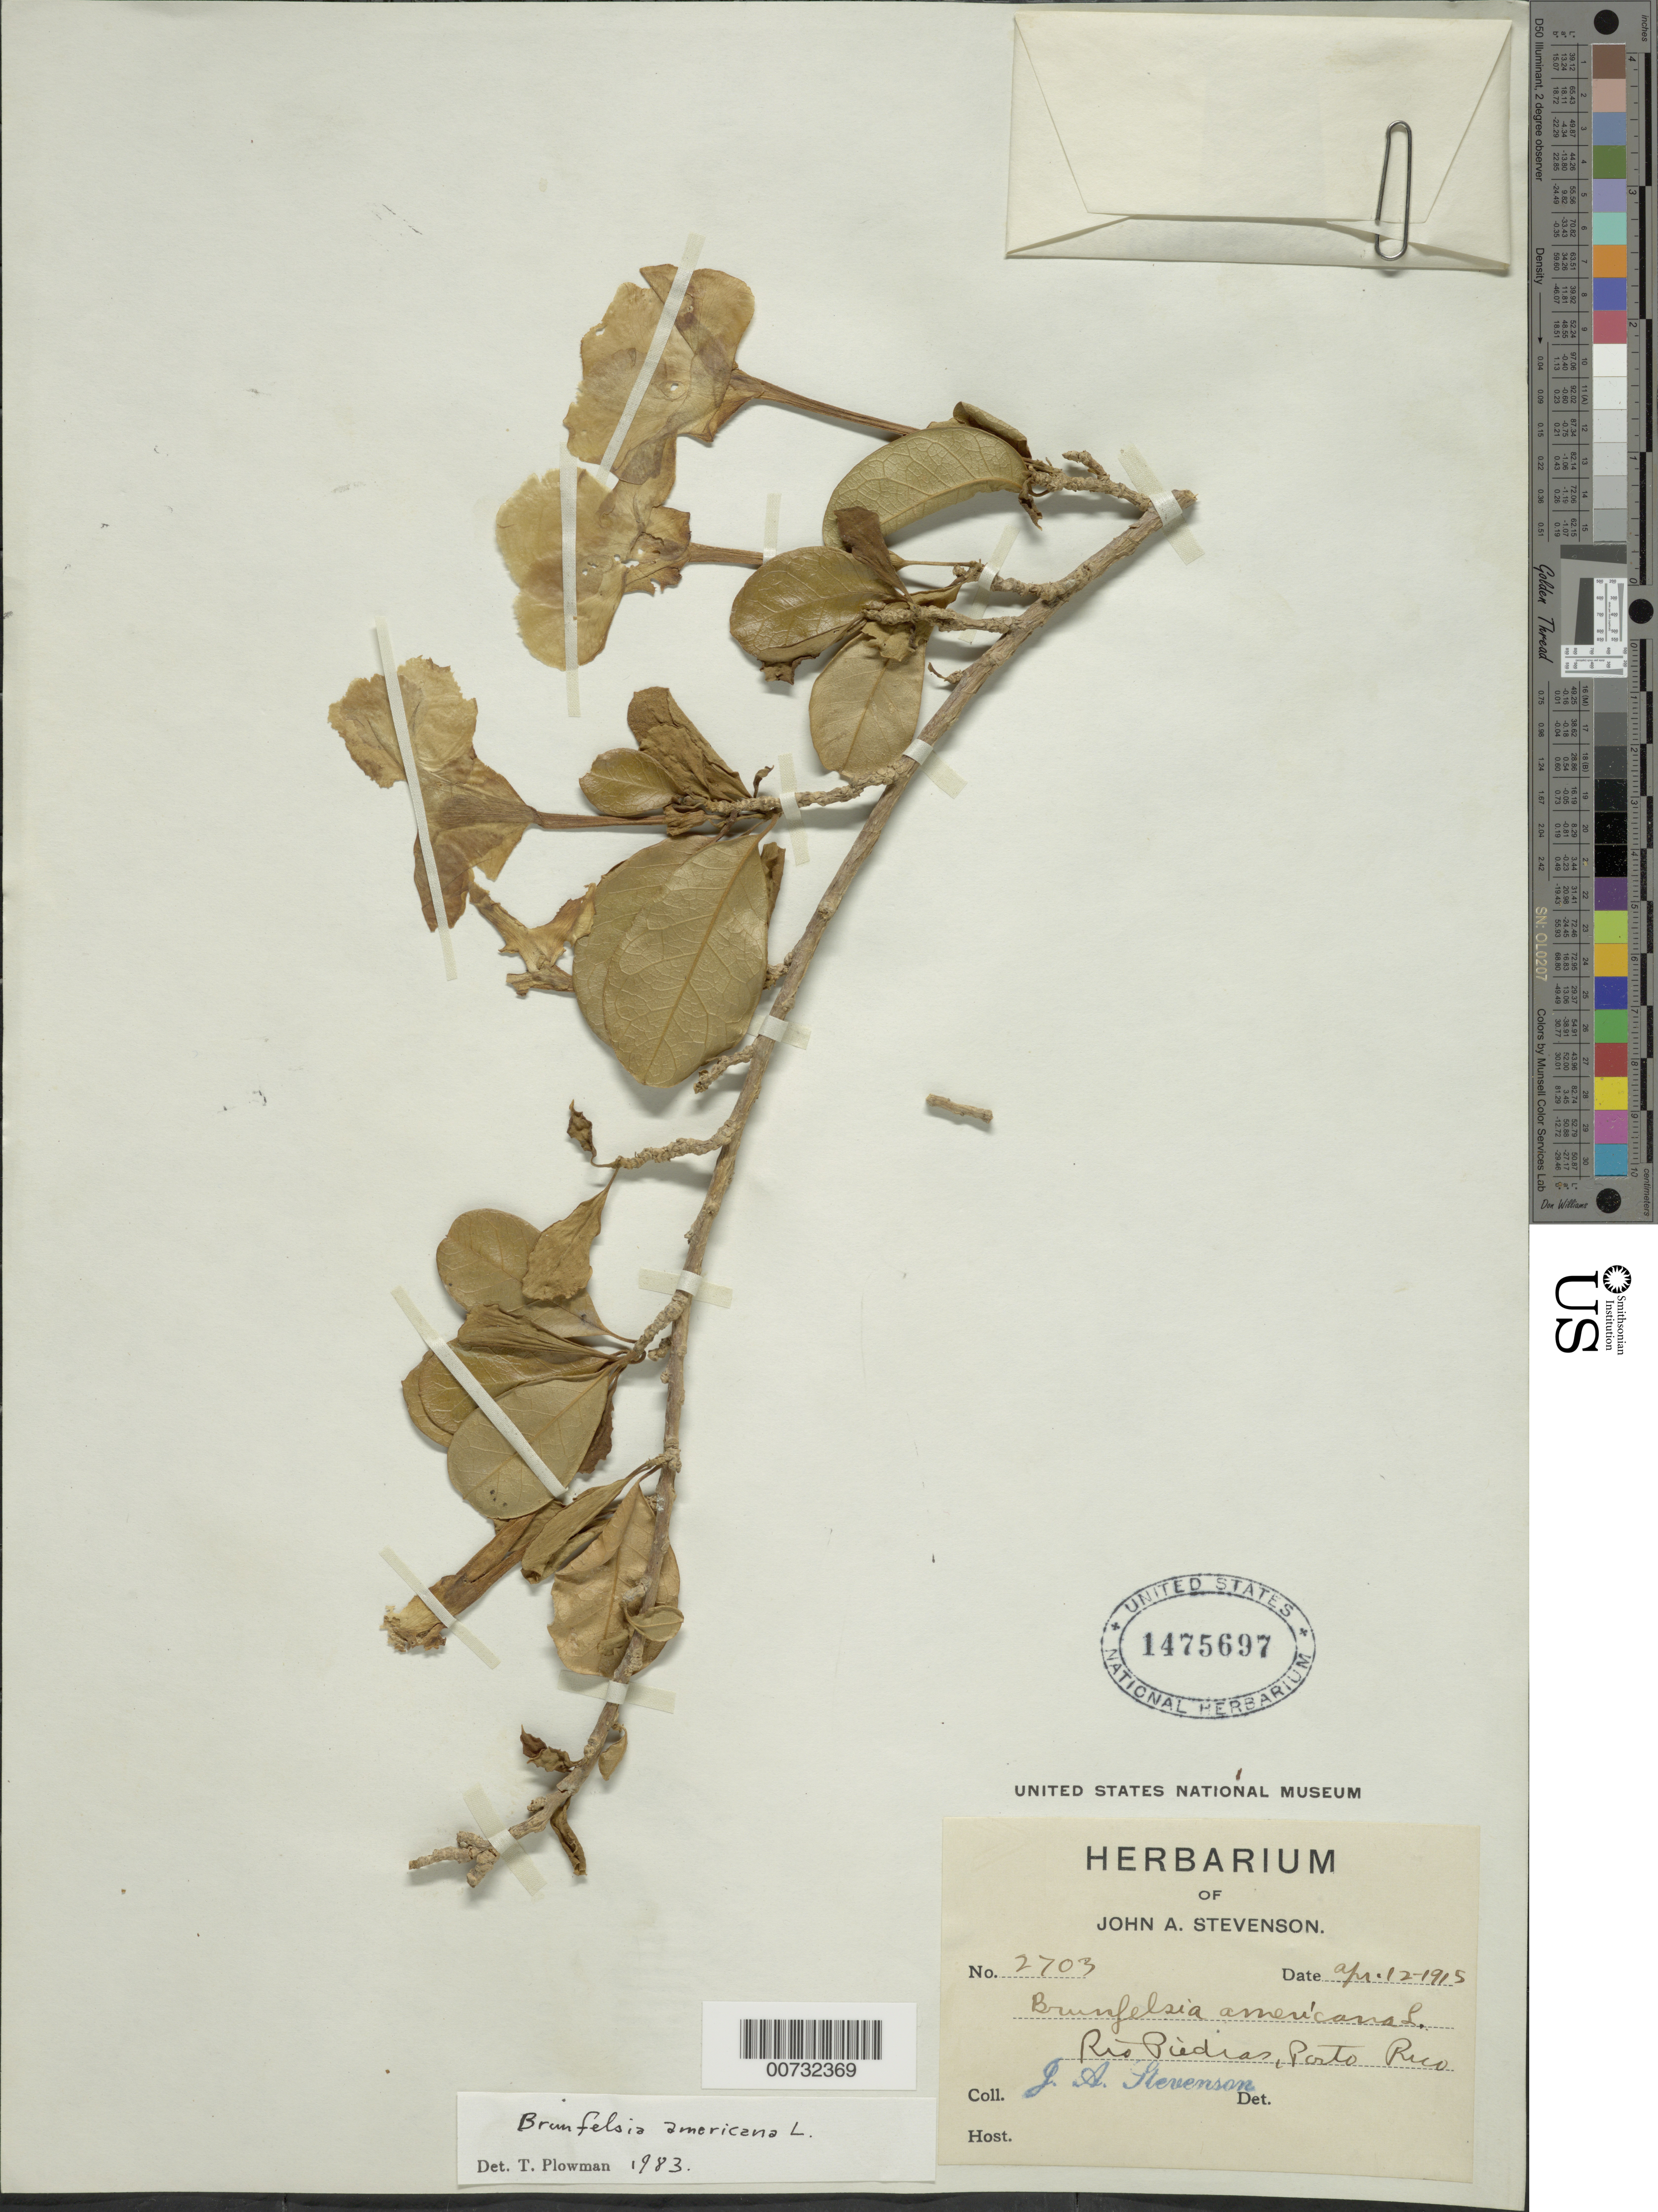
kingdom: Plantae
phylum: Tracheophyta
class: Magnoliopsida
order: Solanales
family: Solanaceae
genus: Brunfelsia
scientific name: Brunfelsia americana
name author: L.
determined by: Plowman, Timothy C.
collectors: J. Stevenson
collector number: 2703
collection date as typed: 12 Apr 1915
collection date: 1915-04-12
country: Puerto Rico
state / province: San Juan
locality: Rio Piedras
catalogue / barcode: US 1475697